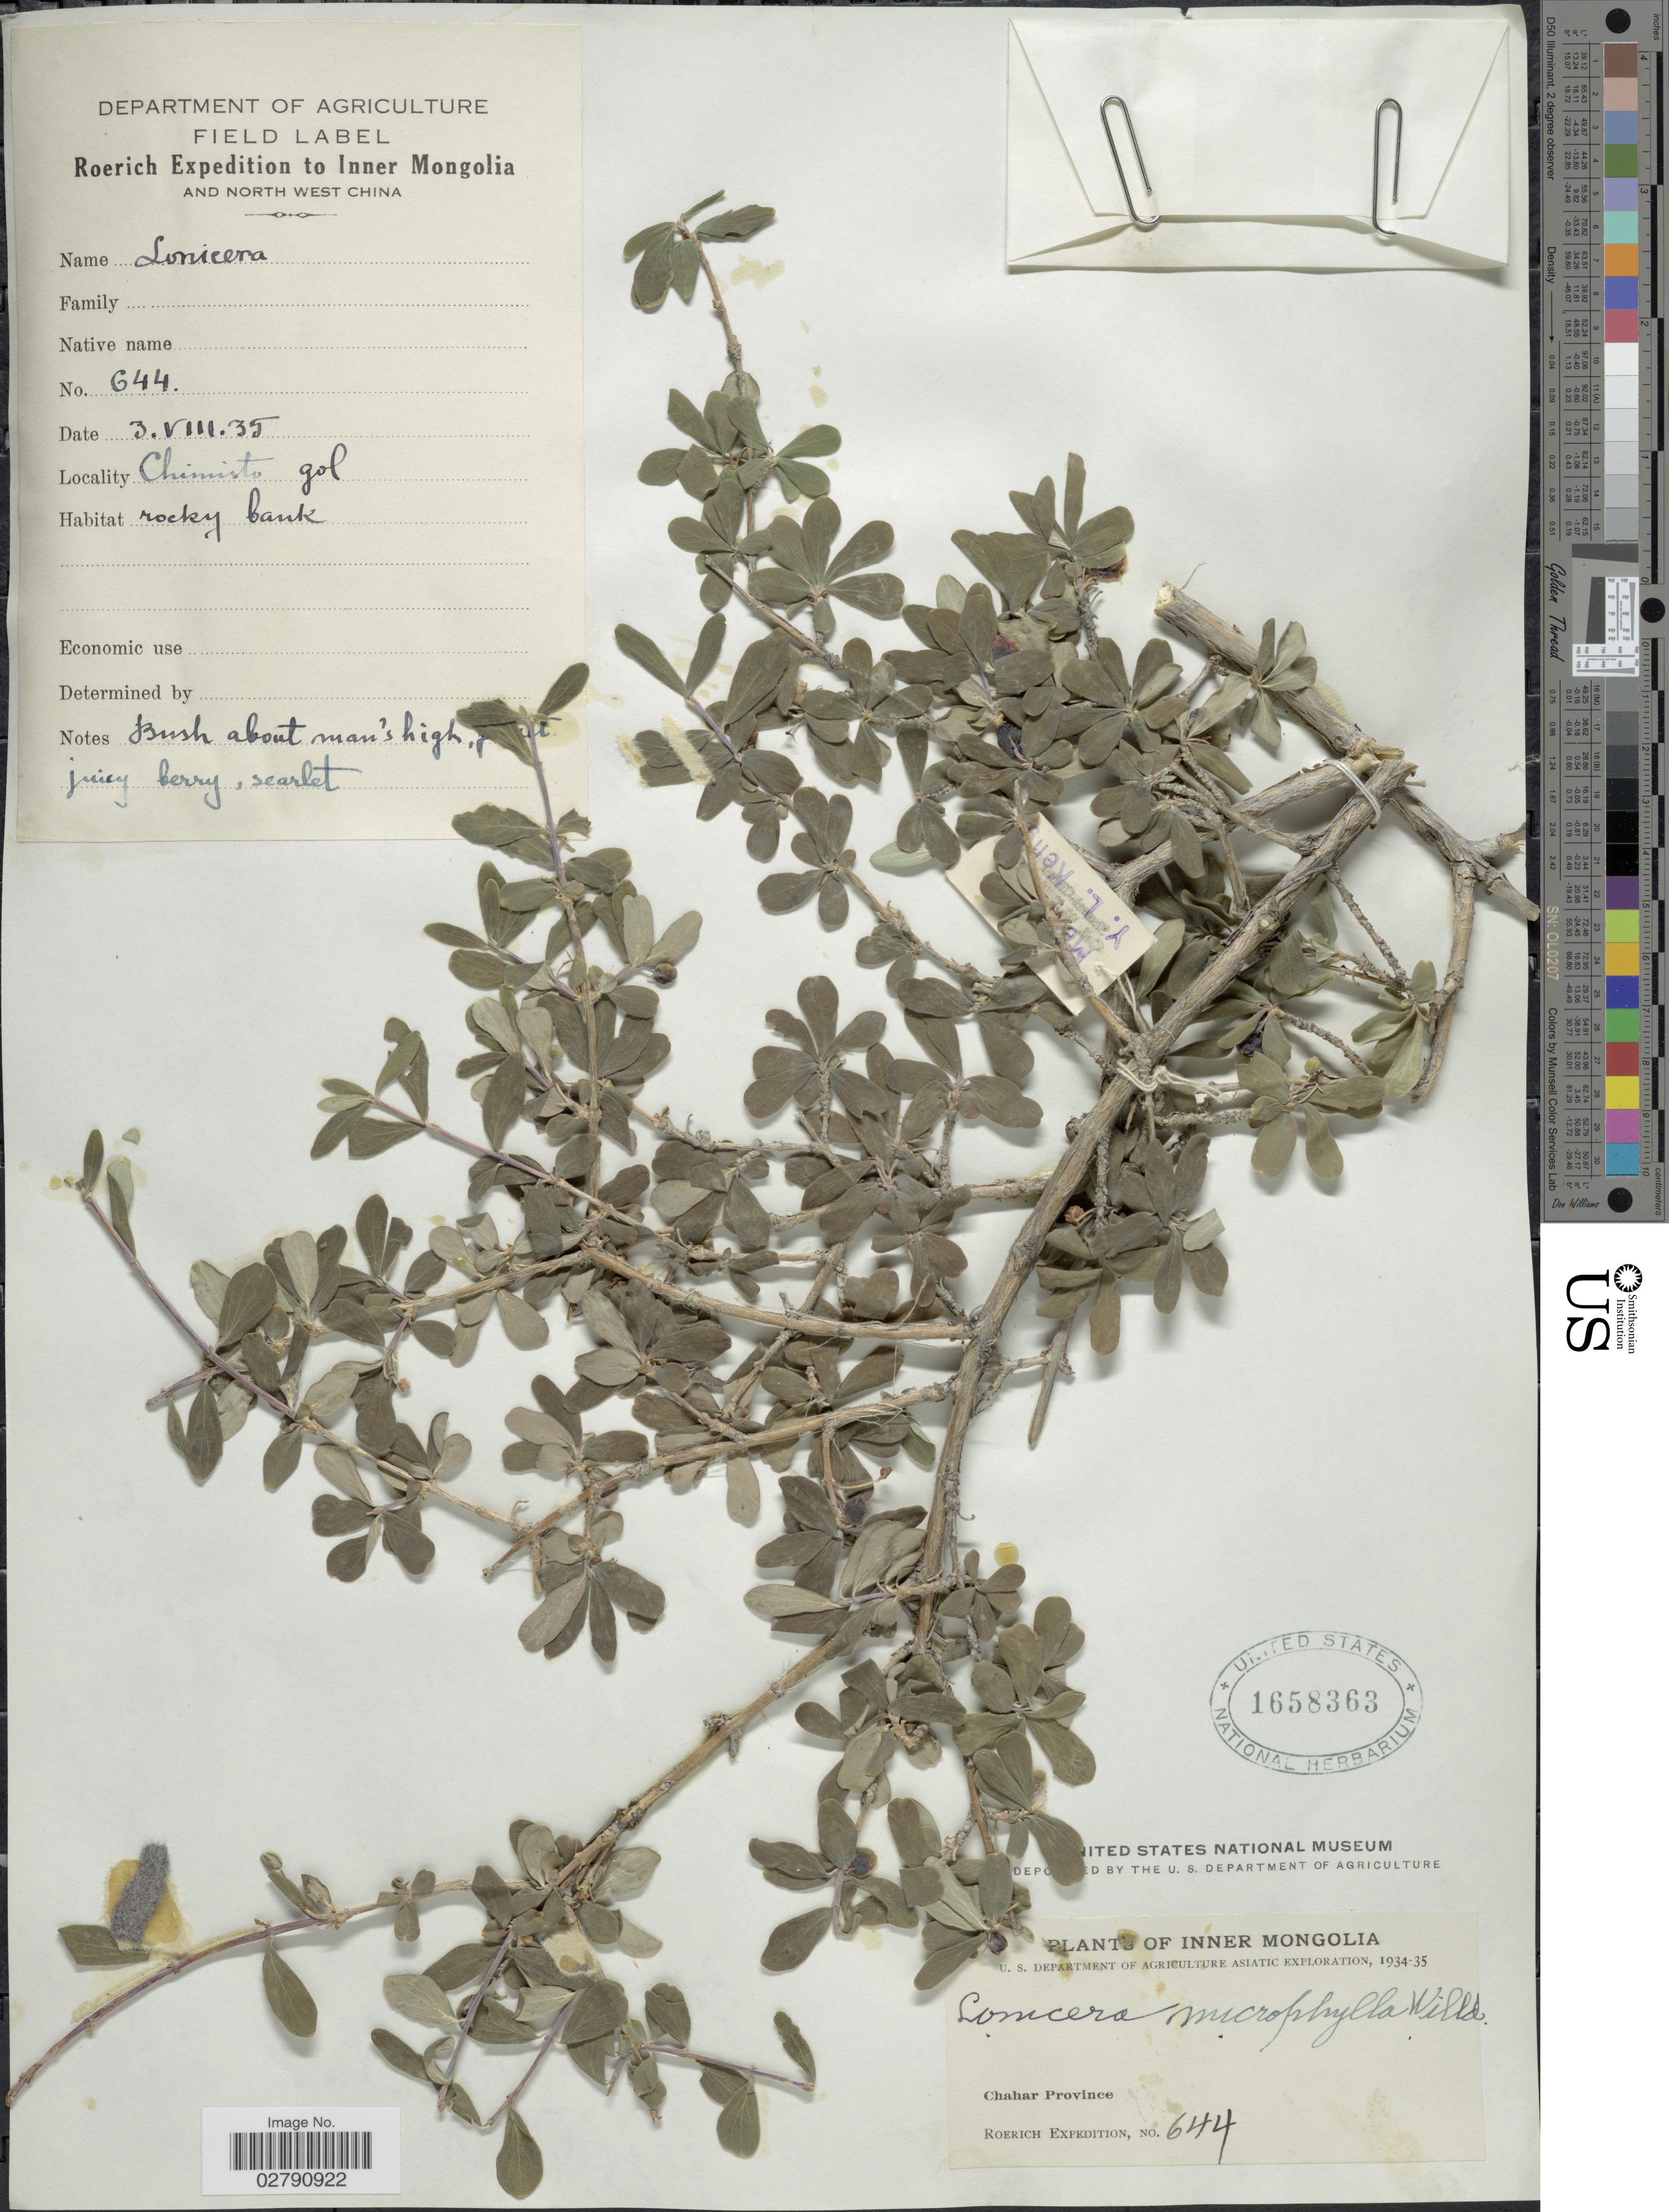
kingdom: Plantae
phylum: Tracheophyta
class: Magnoliopsida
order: Dipsacales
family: Caprifoliaceae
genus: Lonicera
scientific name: Lonicera microphylla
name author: Willd. ex Schult.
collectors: Roerich Expedition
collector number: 644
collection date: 1935-08-03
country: China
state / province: Nei Monggol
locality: Inner Mongolia and North West China. Chahar Province. Chimisto gol.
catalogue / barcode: US 1658363